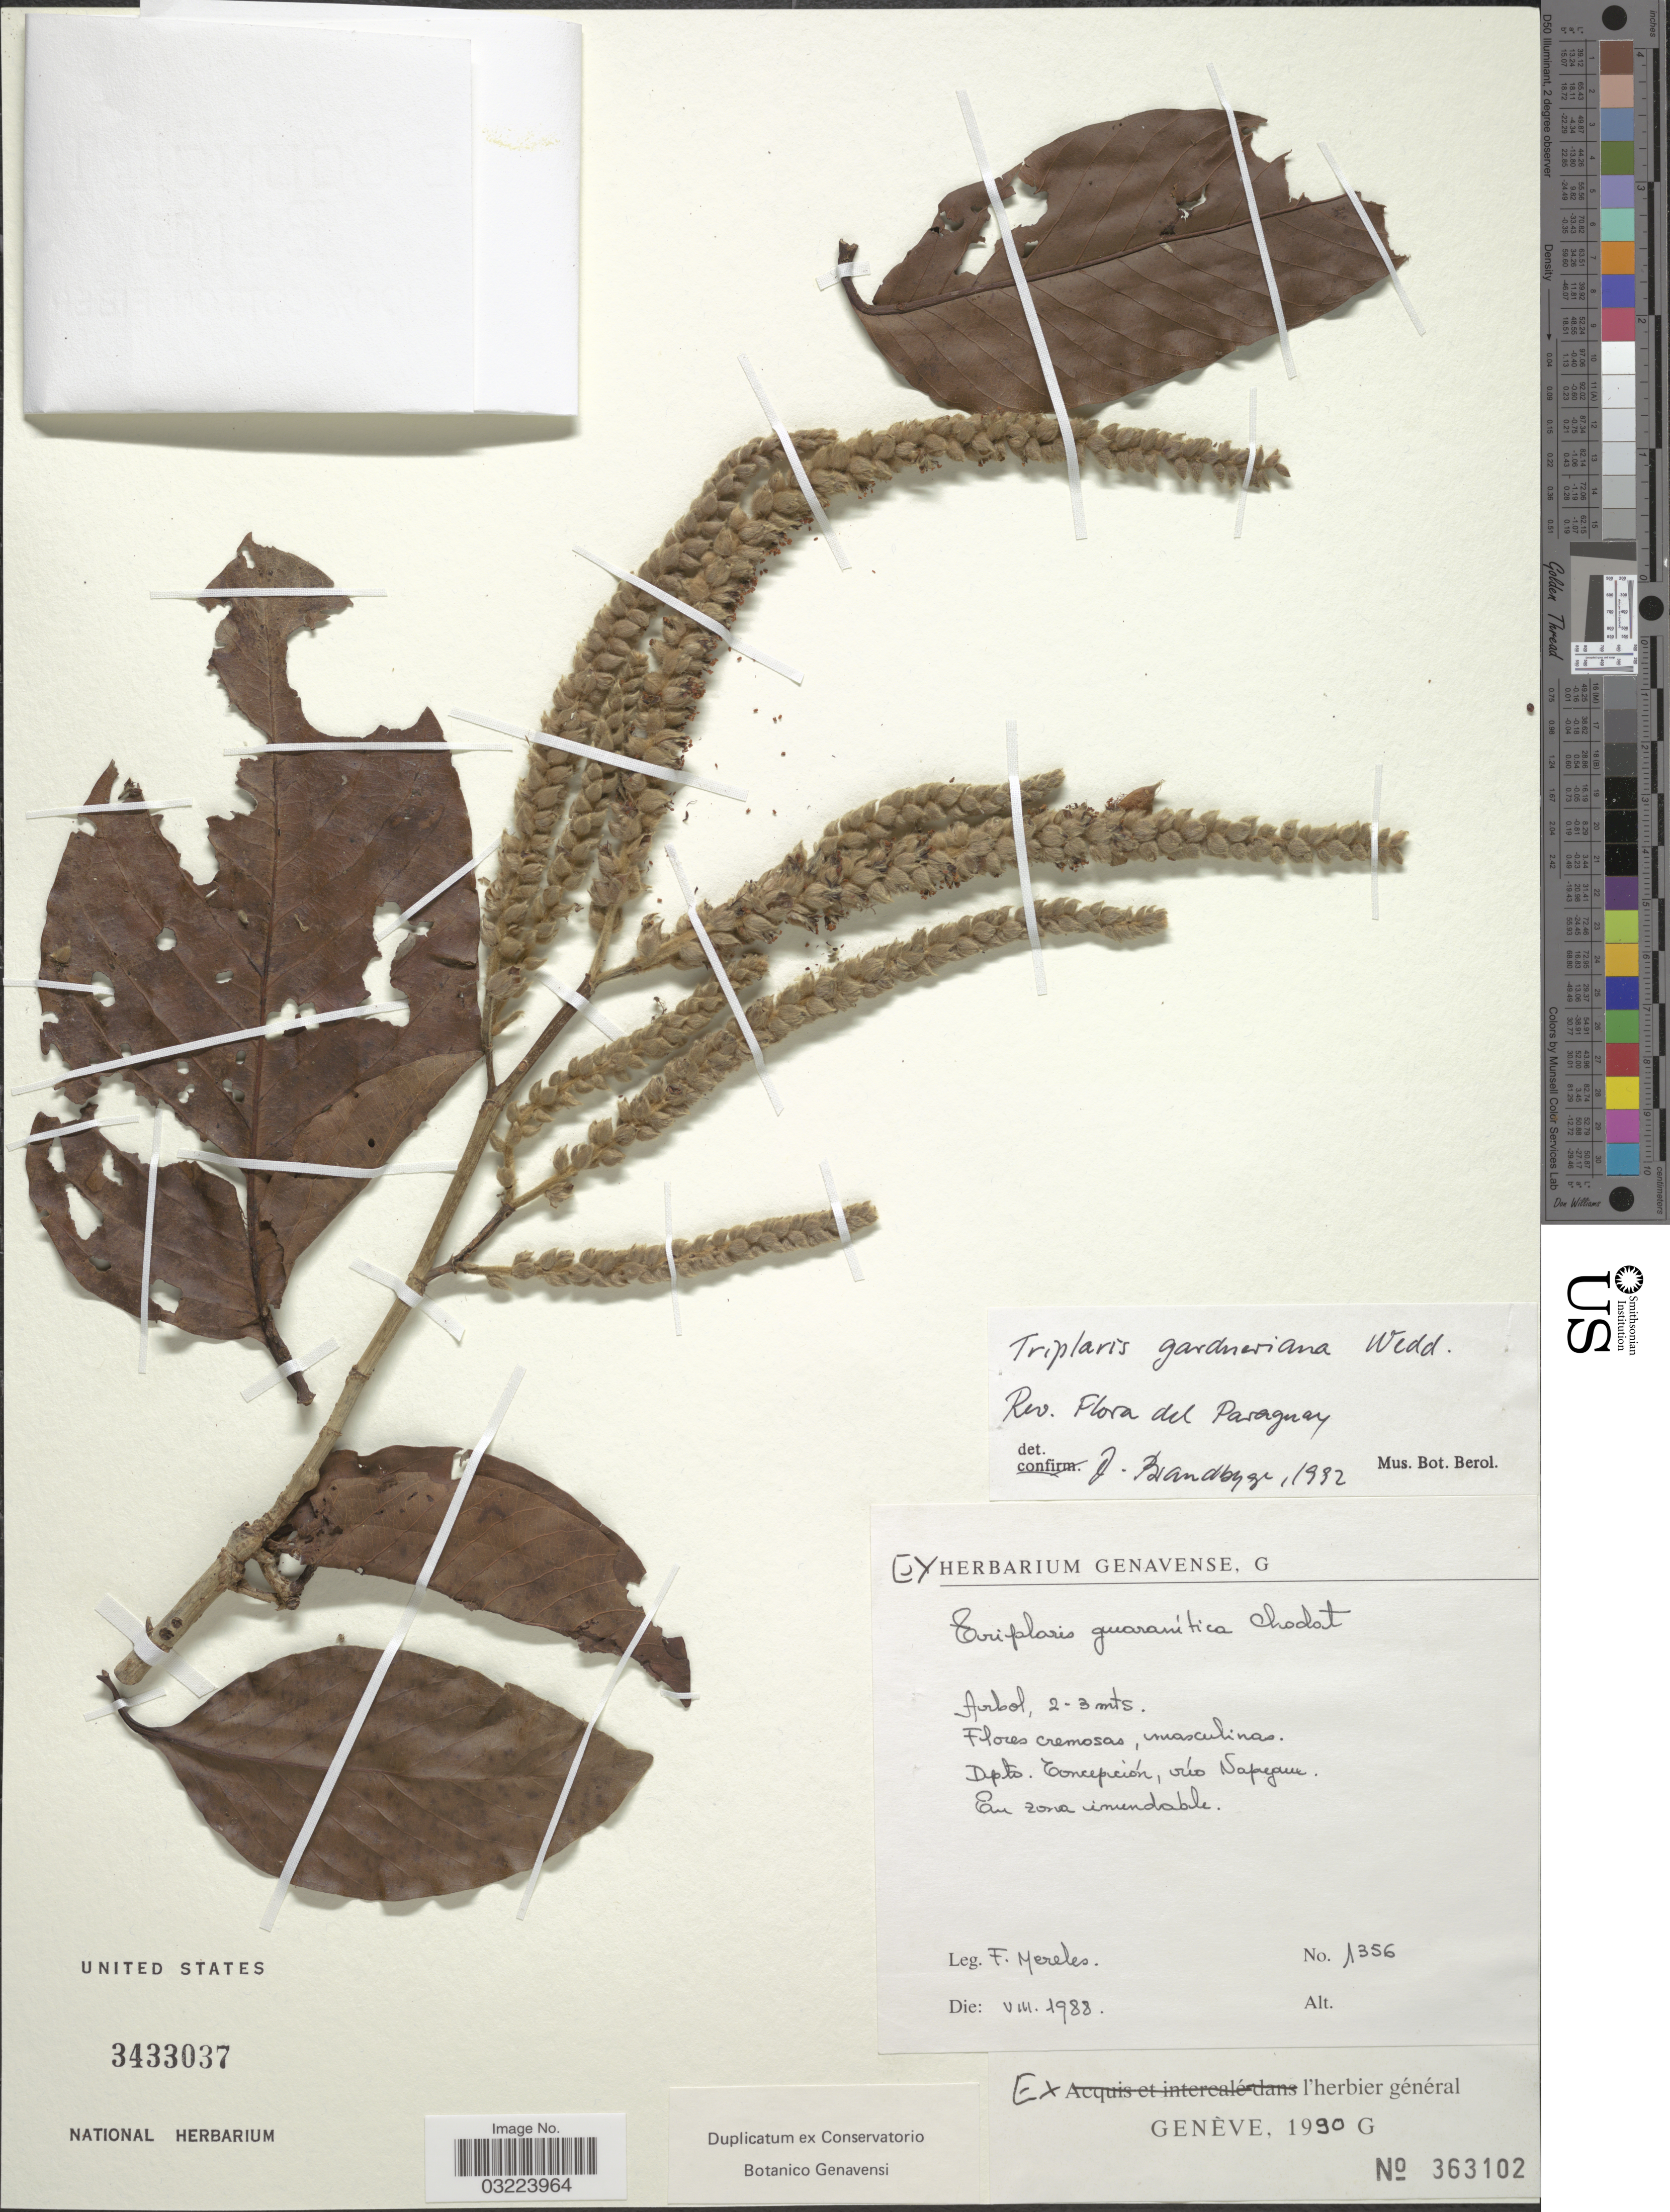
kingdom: Plantae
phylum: Tracheophyta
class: Magnoliopsida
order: Caryophyllales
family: Polygonaceae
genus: Triplaris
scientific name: Triplaris gardneriana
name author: Wedd.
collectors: F. Mereles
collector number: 1356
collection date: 1988-08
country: Paraguay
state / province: Concepcion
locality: Dpto. Concepción, río Napegaux [interpreted].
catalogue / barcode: US 3433037